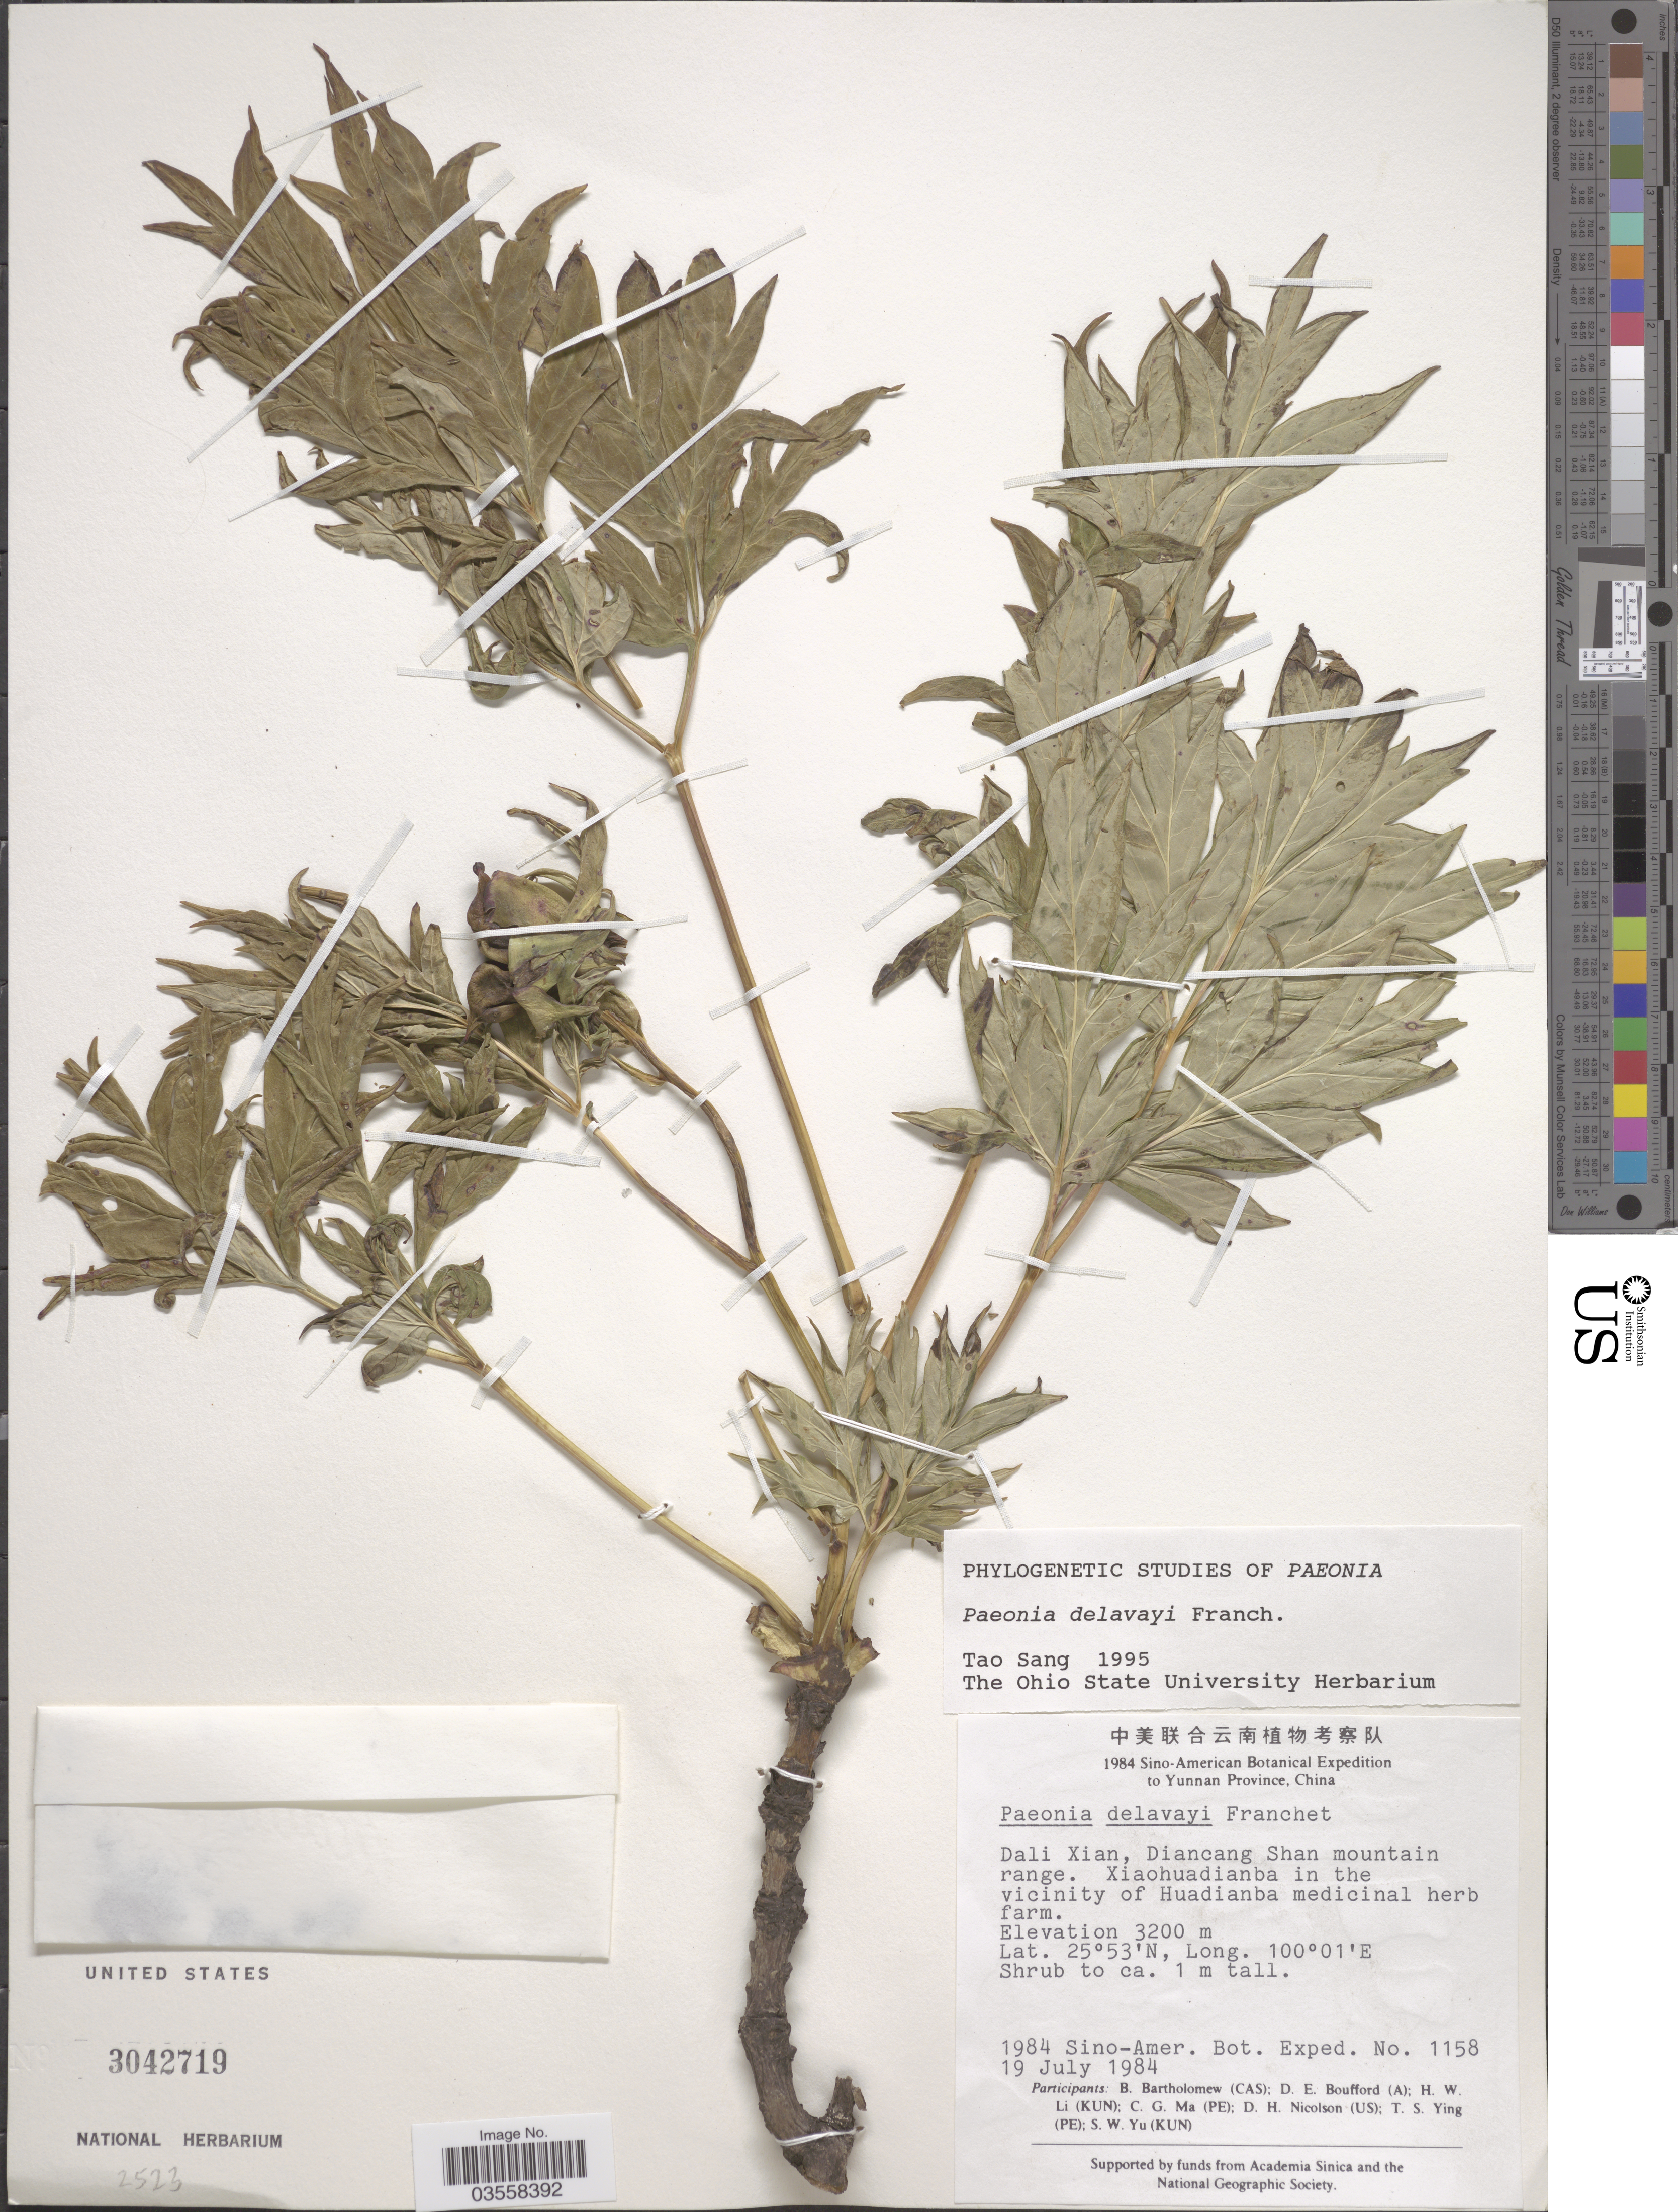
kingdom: Plantae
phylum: Tracheophyta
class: Magnoliopsida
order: Saxifragales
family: Paeoniaceae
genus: Paeonia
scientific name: Paeonia delavayi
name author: Franch.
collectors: B. Bartholomew, D. E. Boufford, H. W. Li, C. Ma & et al.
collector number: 1158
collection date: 1984-07-19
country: China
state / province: Yunnan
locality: Dali Xian, Diancang Shan mountain range. Xiaohuadianba in the vicinity of Huadianba medicinal herb farm.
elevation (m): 3200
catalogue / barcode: US 3042719